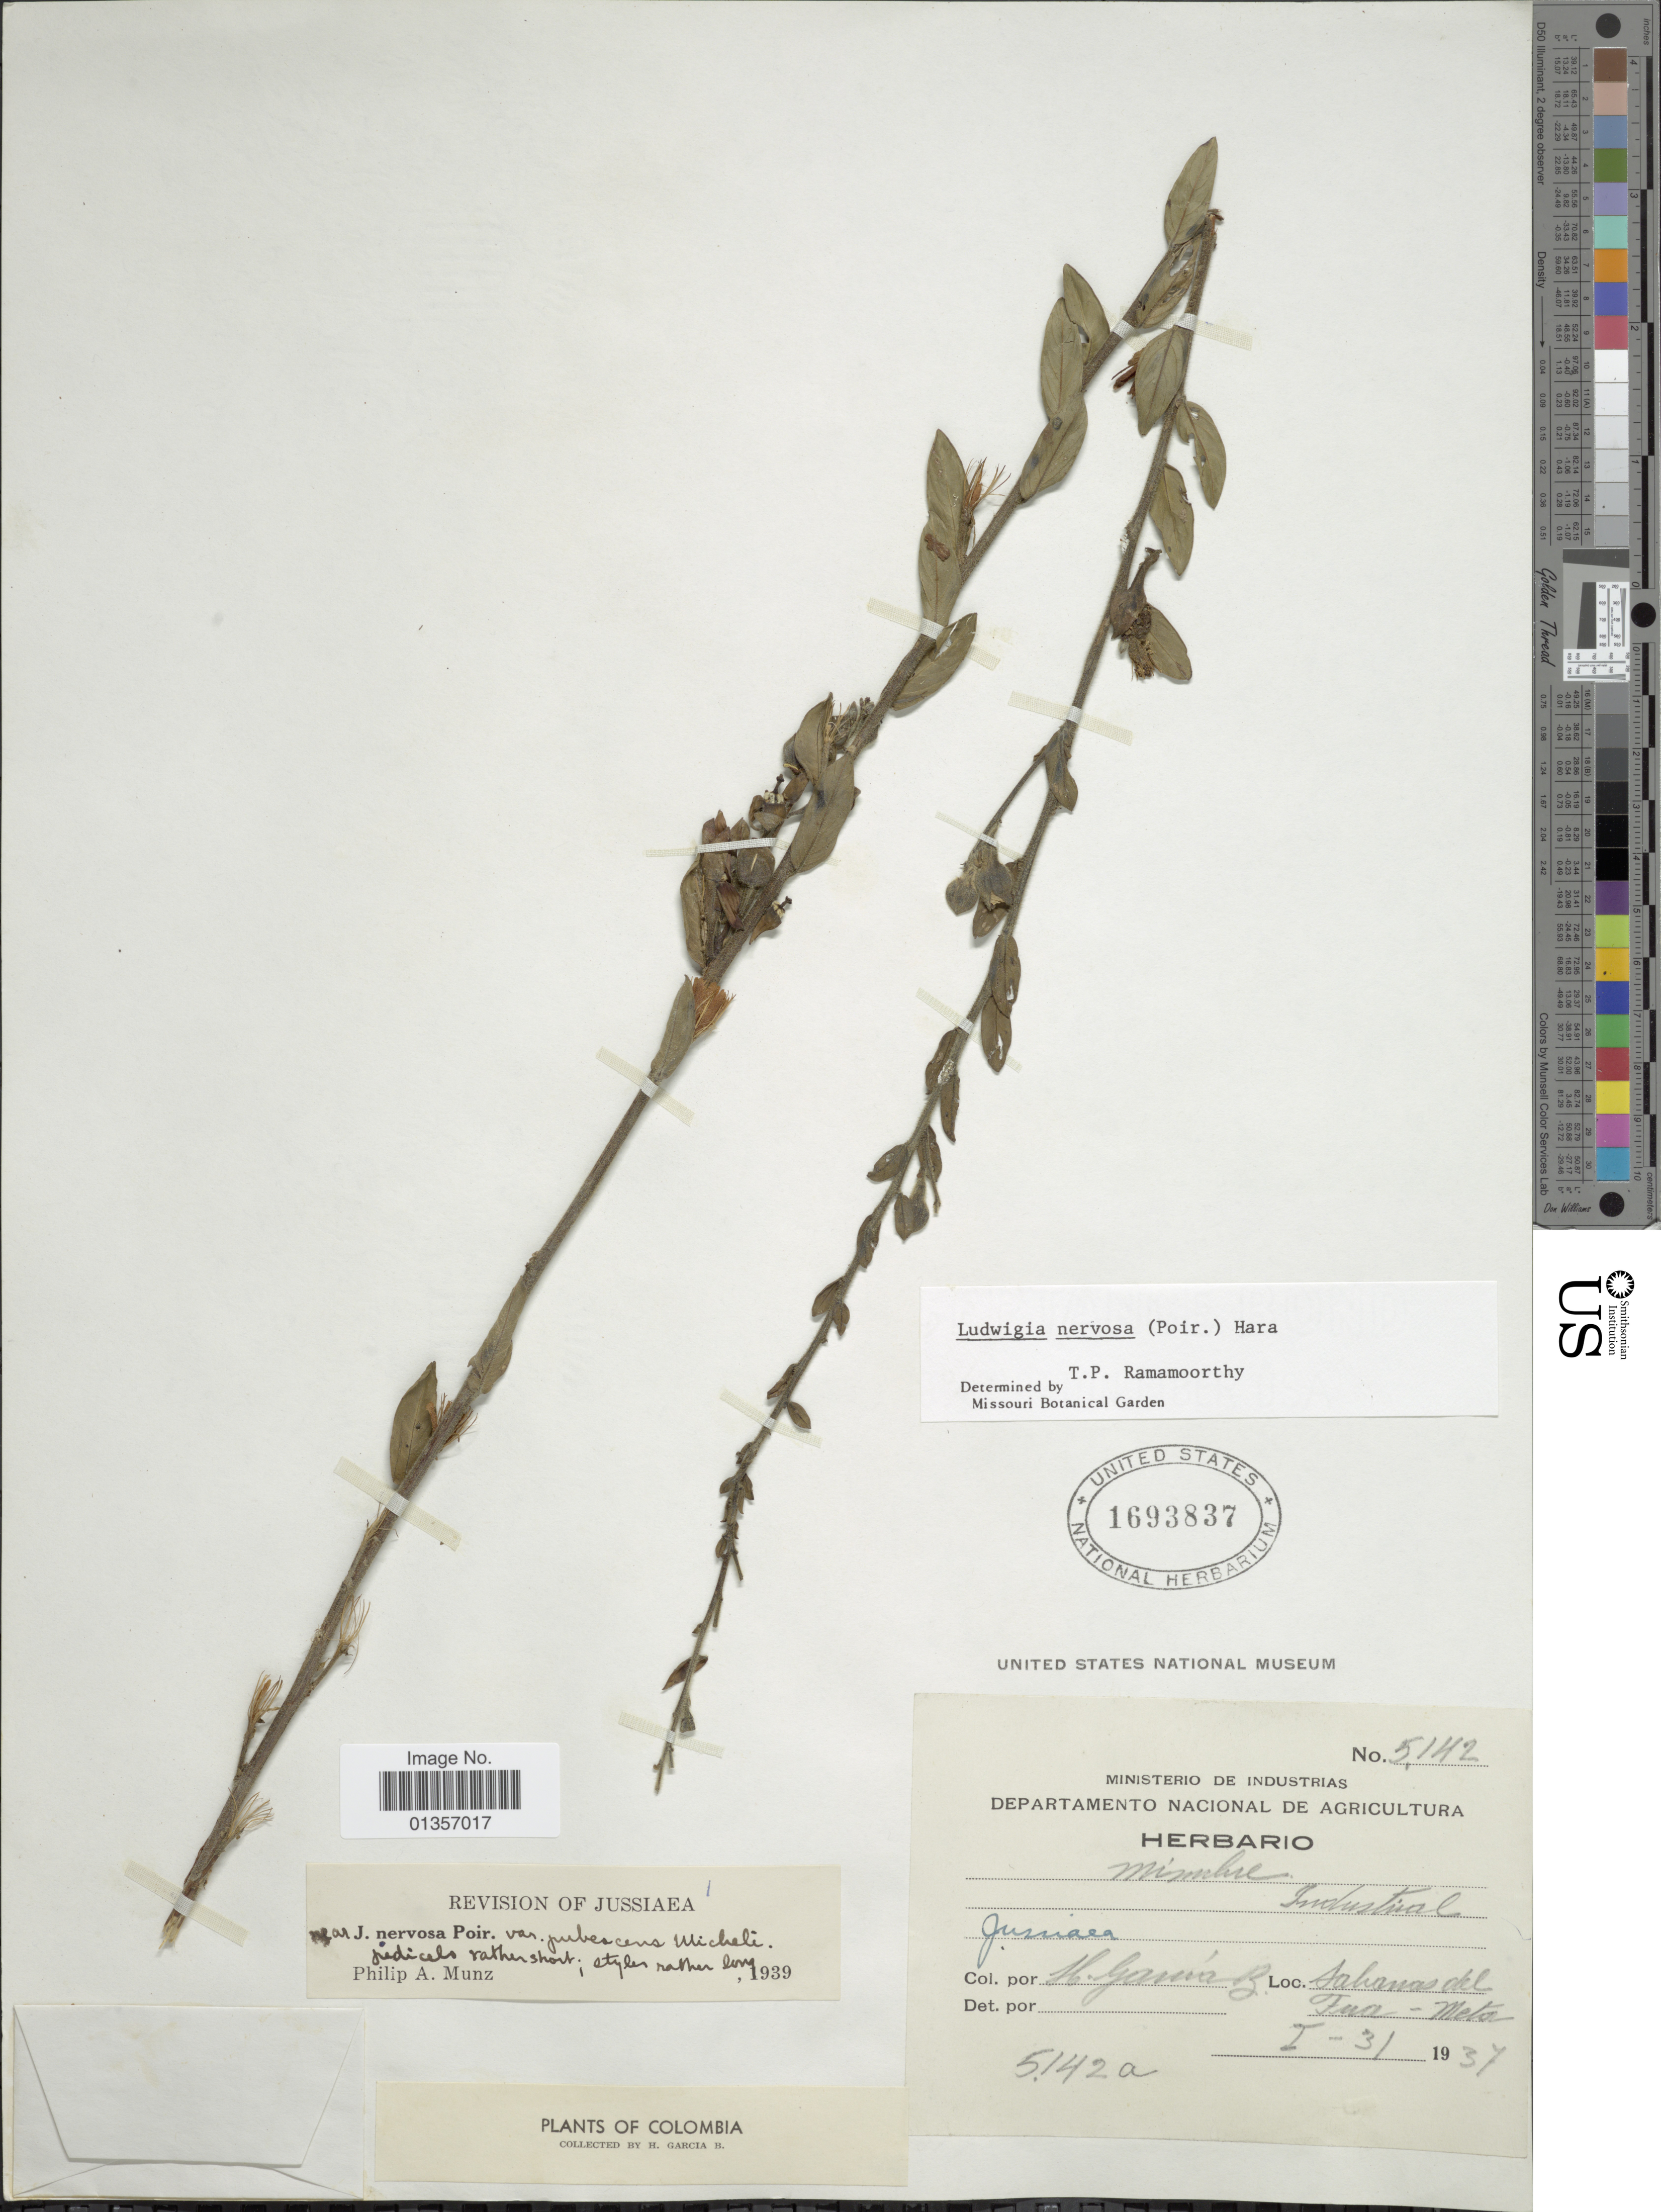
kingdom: Plantae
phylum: Tracheophyta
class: Magnoliopsida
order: Myrtales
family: Onagraceae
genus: Ludwigia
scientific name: Ludwigia nervosa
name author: (Poir.) H. Hara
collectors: H. García Barriga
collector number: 5142a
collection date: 1937-01-31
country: Colombia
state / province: Meta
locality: Sabana del Fua [interpreted]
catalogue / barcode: US 1693837